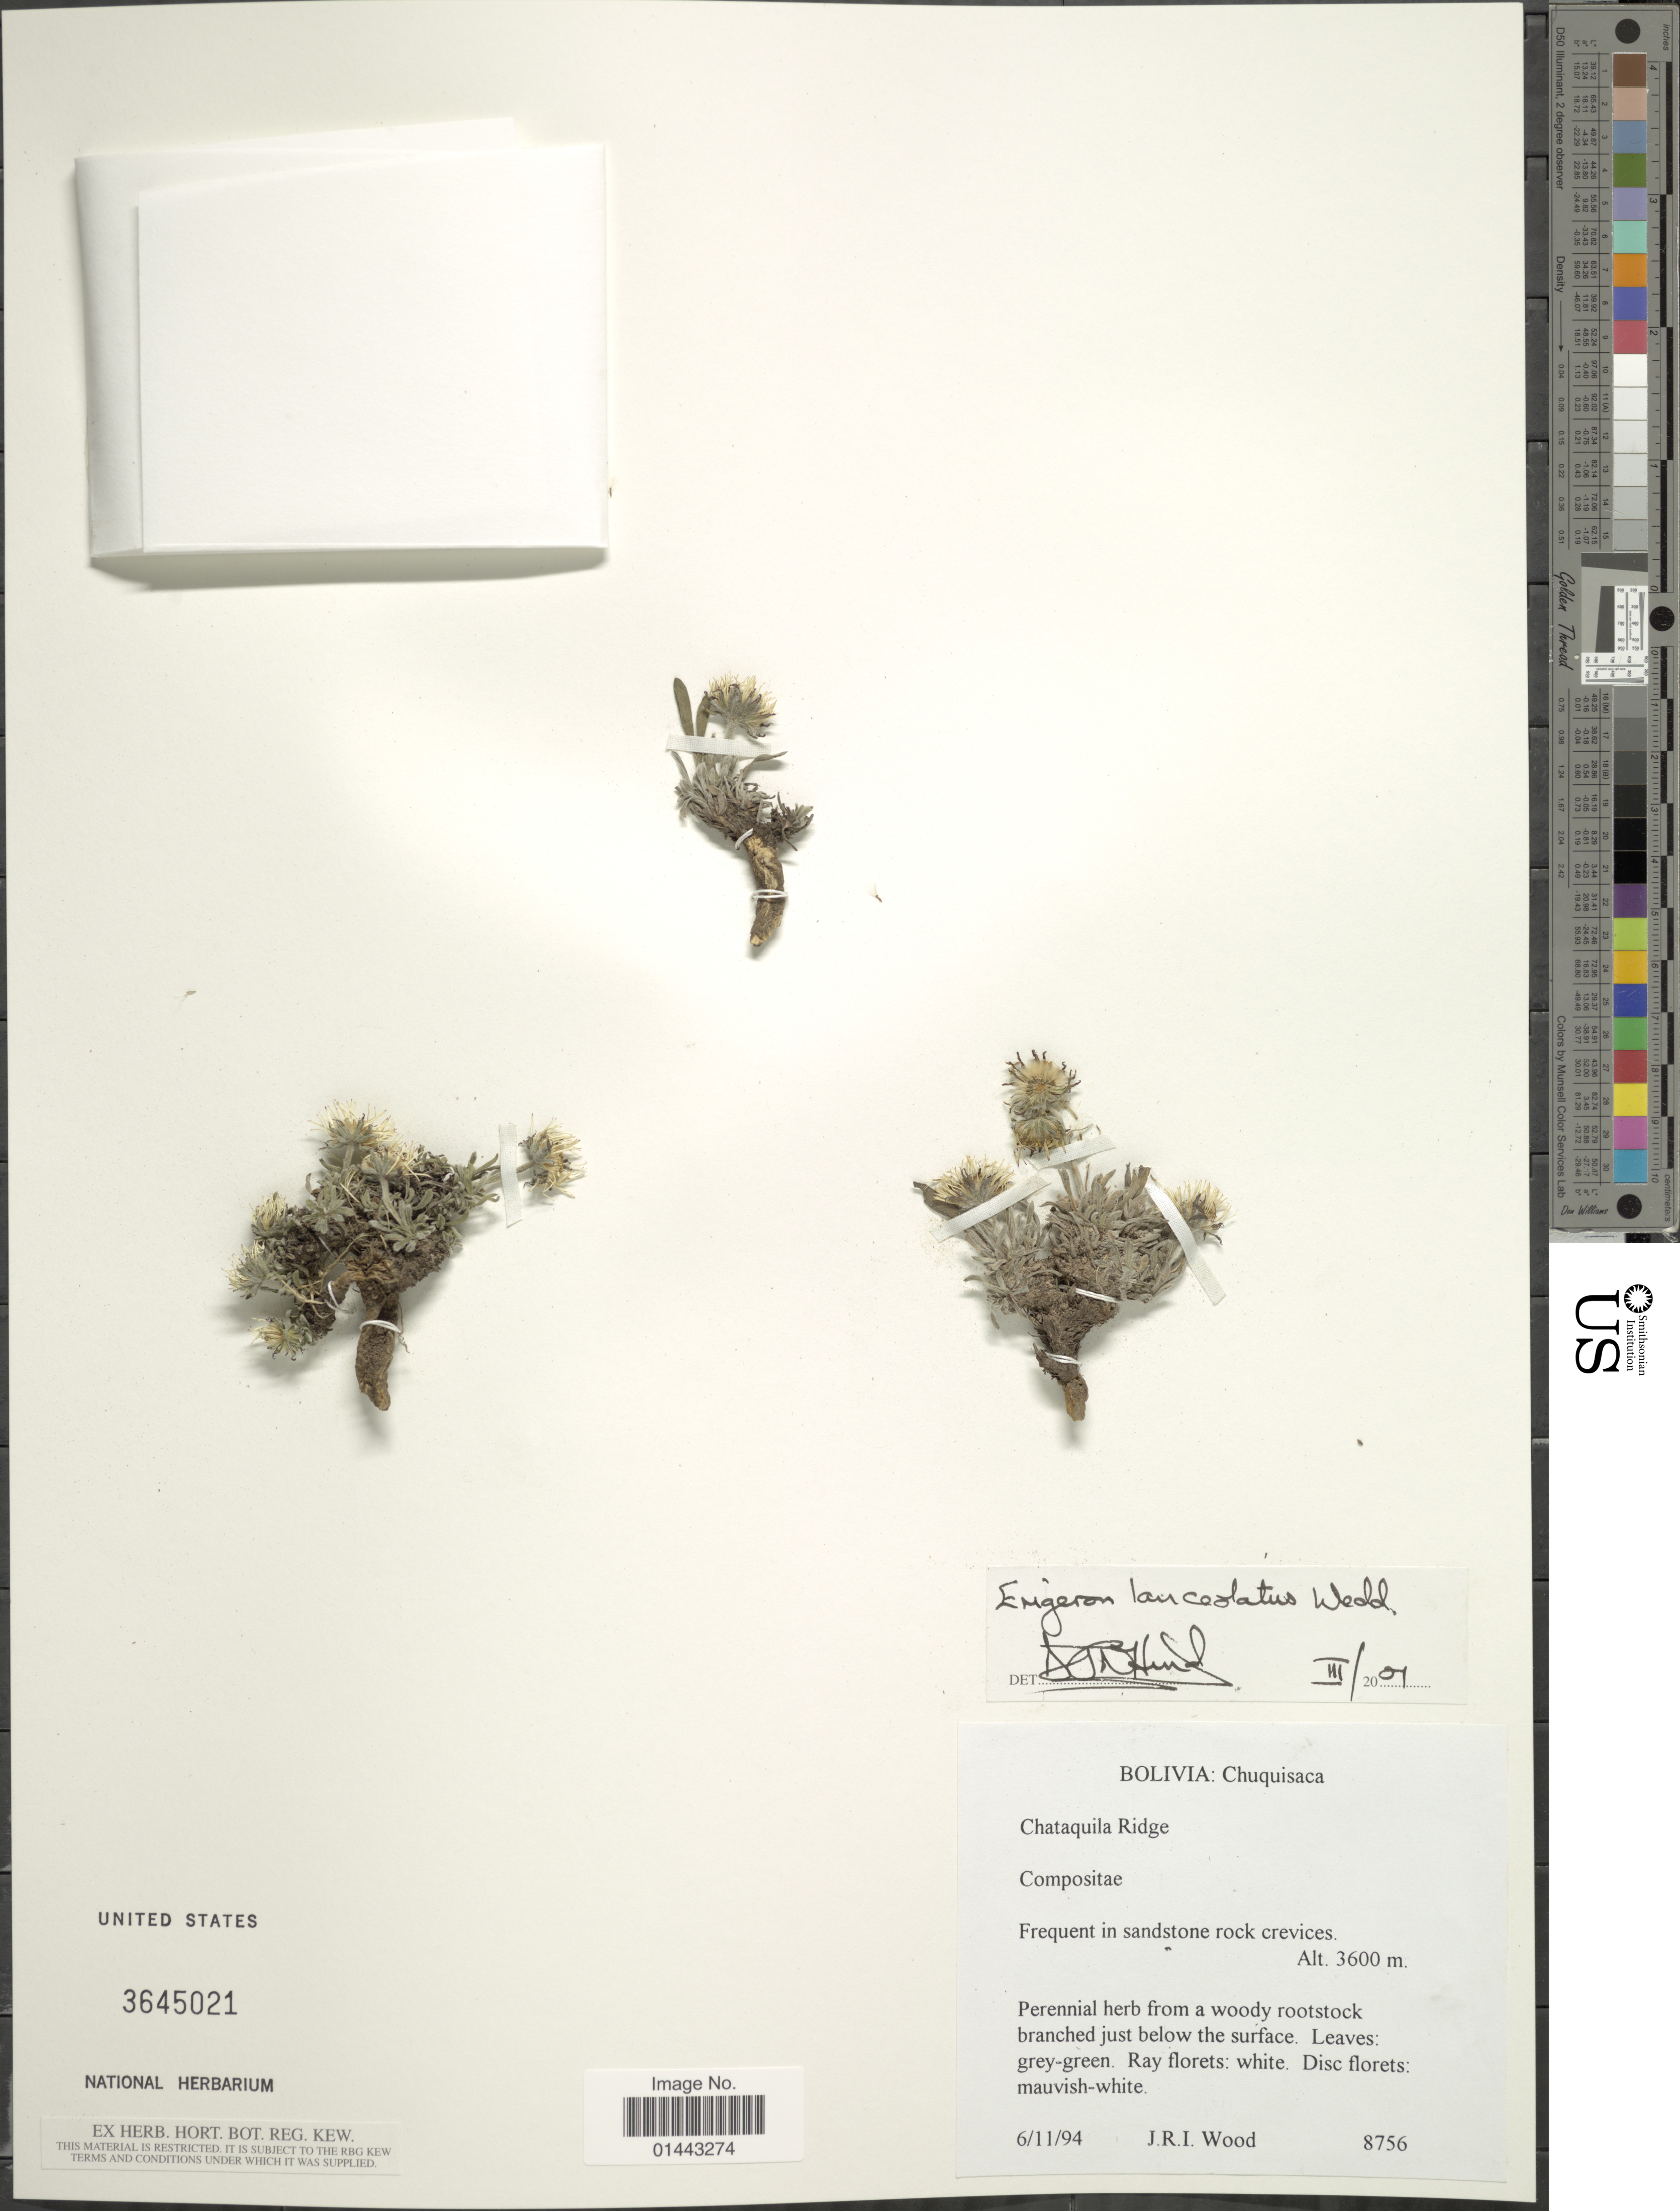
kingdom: Plantae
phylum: Tracheophyta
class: Magnoliopsida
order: Asterales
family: Asteraceae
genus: Erigeron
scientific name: Erigeron lanceolatus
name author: Wedd.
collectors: J. R. I. Wood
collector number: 8756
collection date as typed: Transcribed d/m/y: 6/11/94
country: Bolivia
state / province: Chuquisaca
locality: In sandstone rock crevices, Chataquila Ridge.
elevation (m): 3600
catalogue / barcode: US 3645021